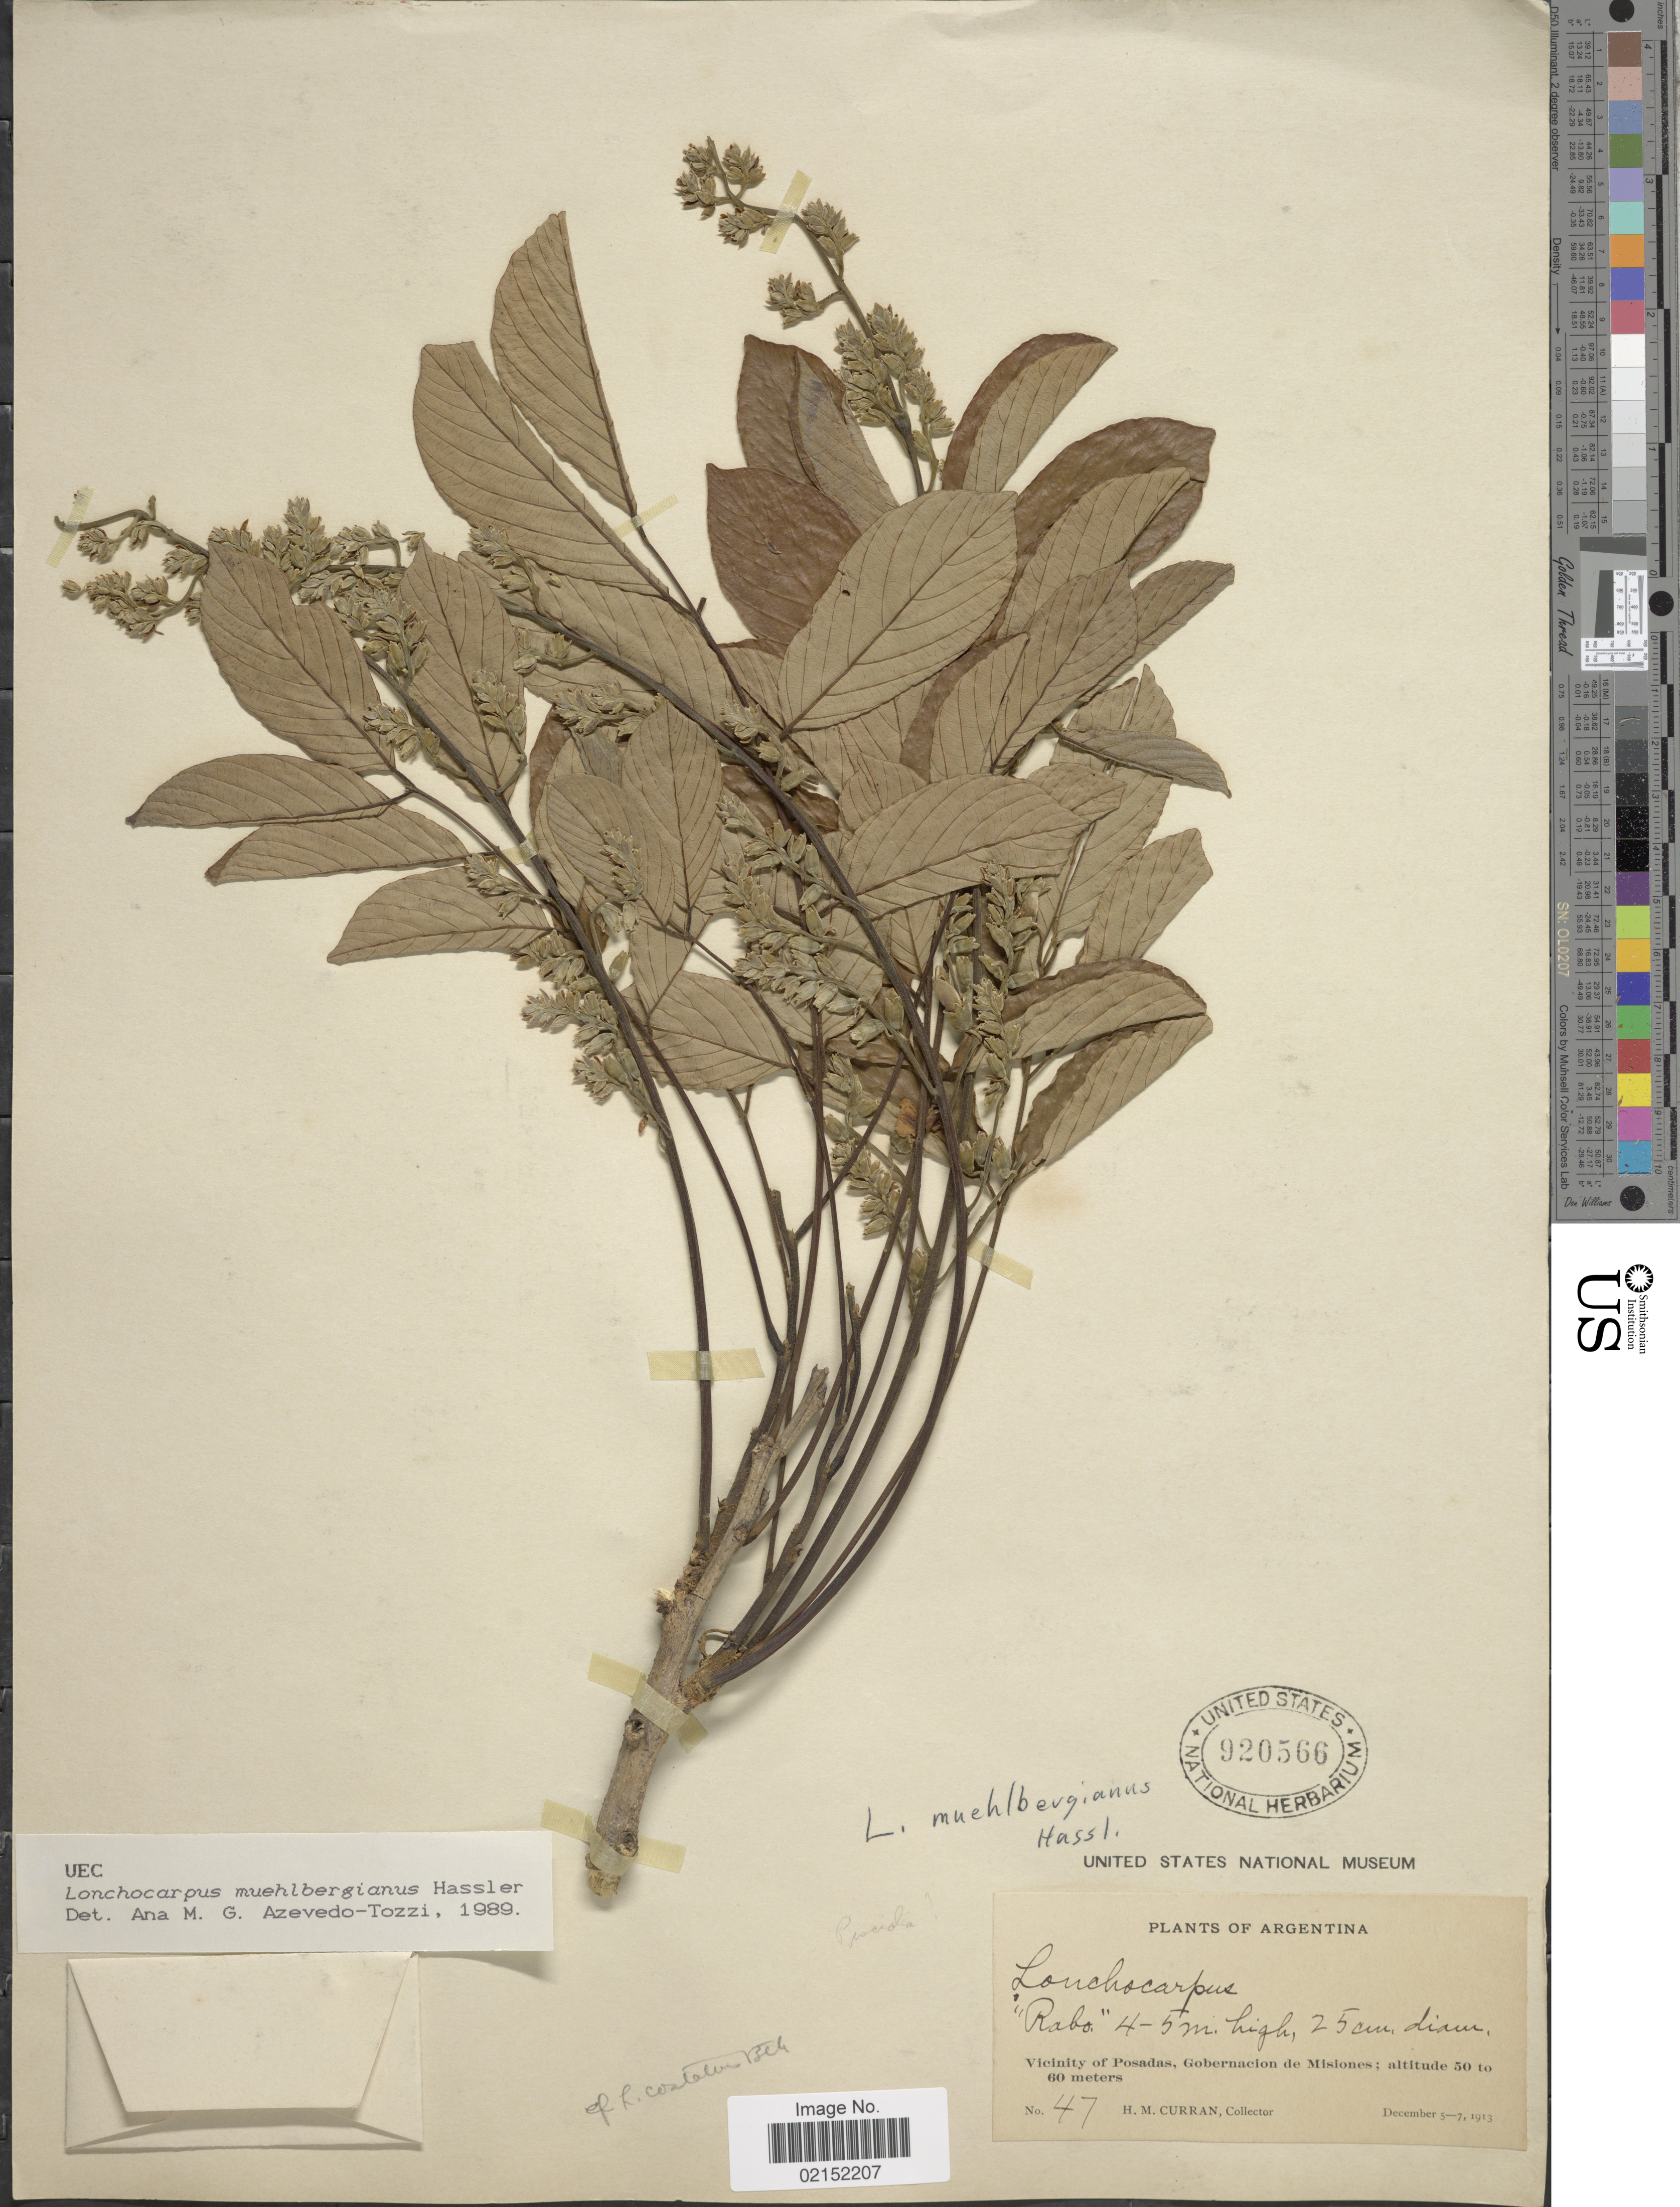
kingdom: Plantae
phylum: Tracheophyta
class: Magnoliopsida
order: Fabales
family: Fabaceae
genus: Lonchocarpus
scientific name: Lonchocarpus muehlbergianus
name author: Hassl.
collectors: H. M. Curran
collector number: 47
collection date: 1913-12-03/1913-12-07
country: Argentina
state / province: Misiones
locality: Vicinity of Posadas, Gobernacion de Misiones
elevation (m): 50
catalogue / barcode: US 920566